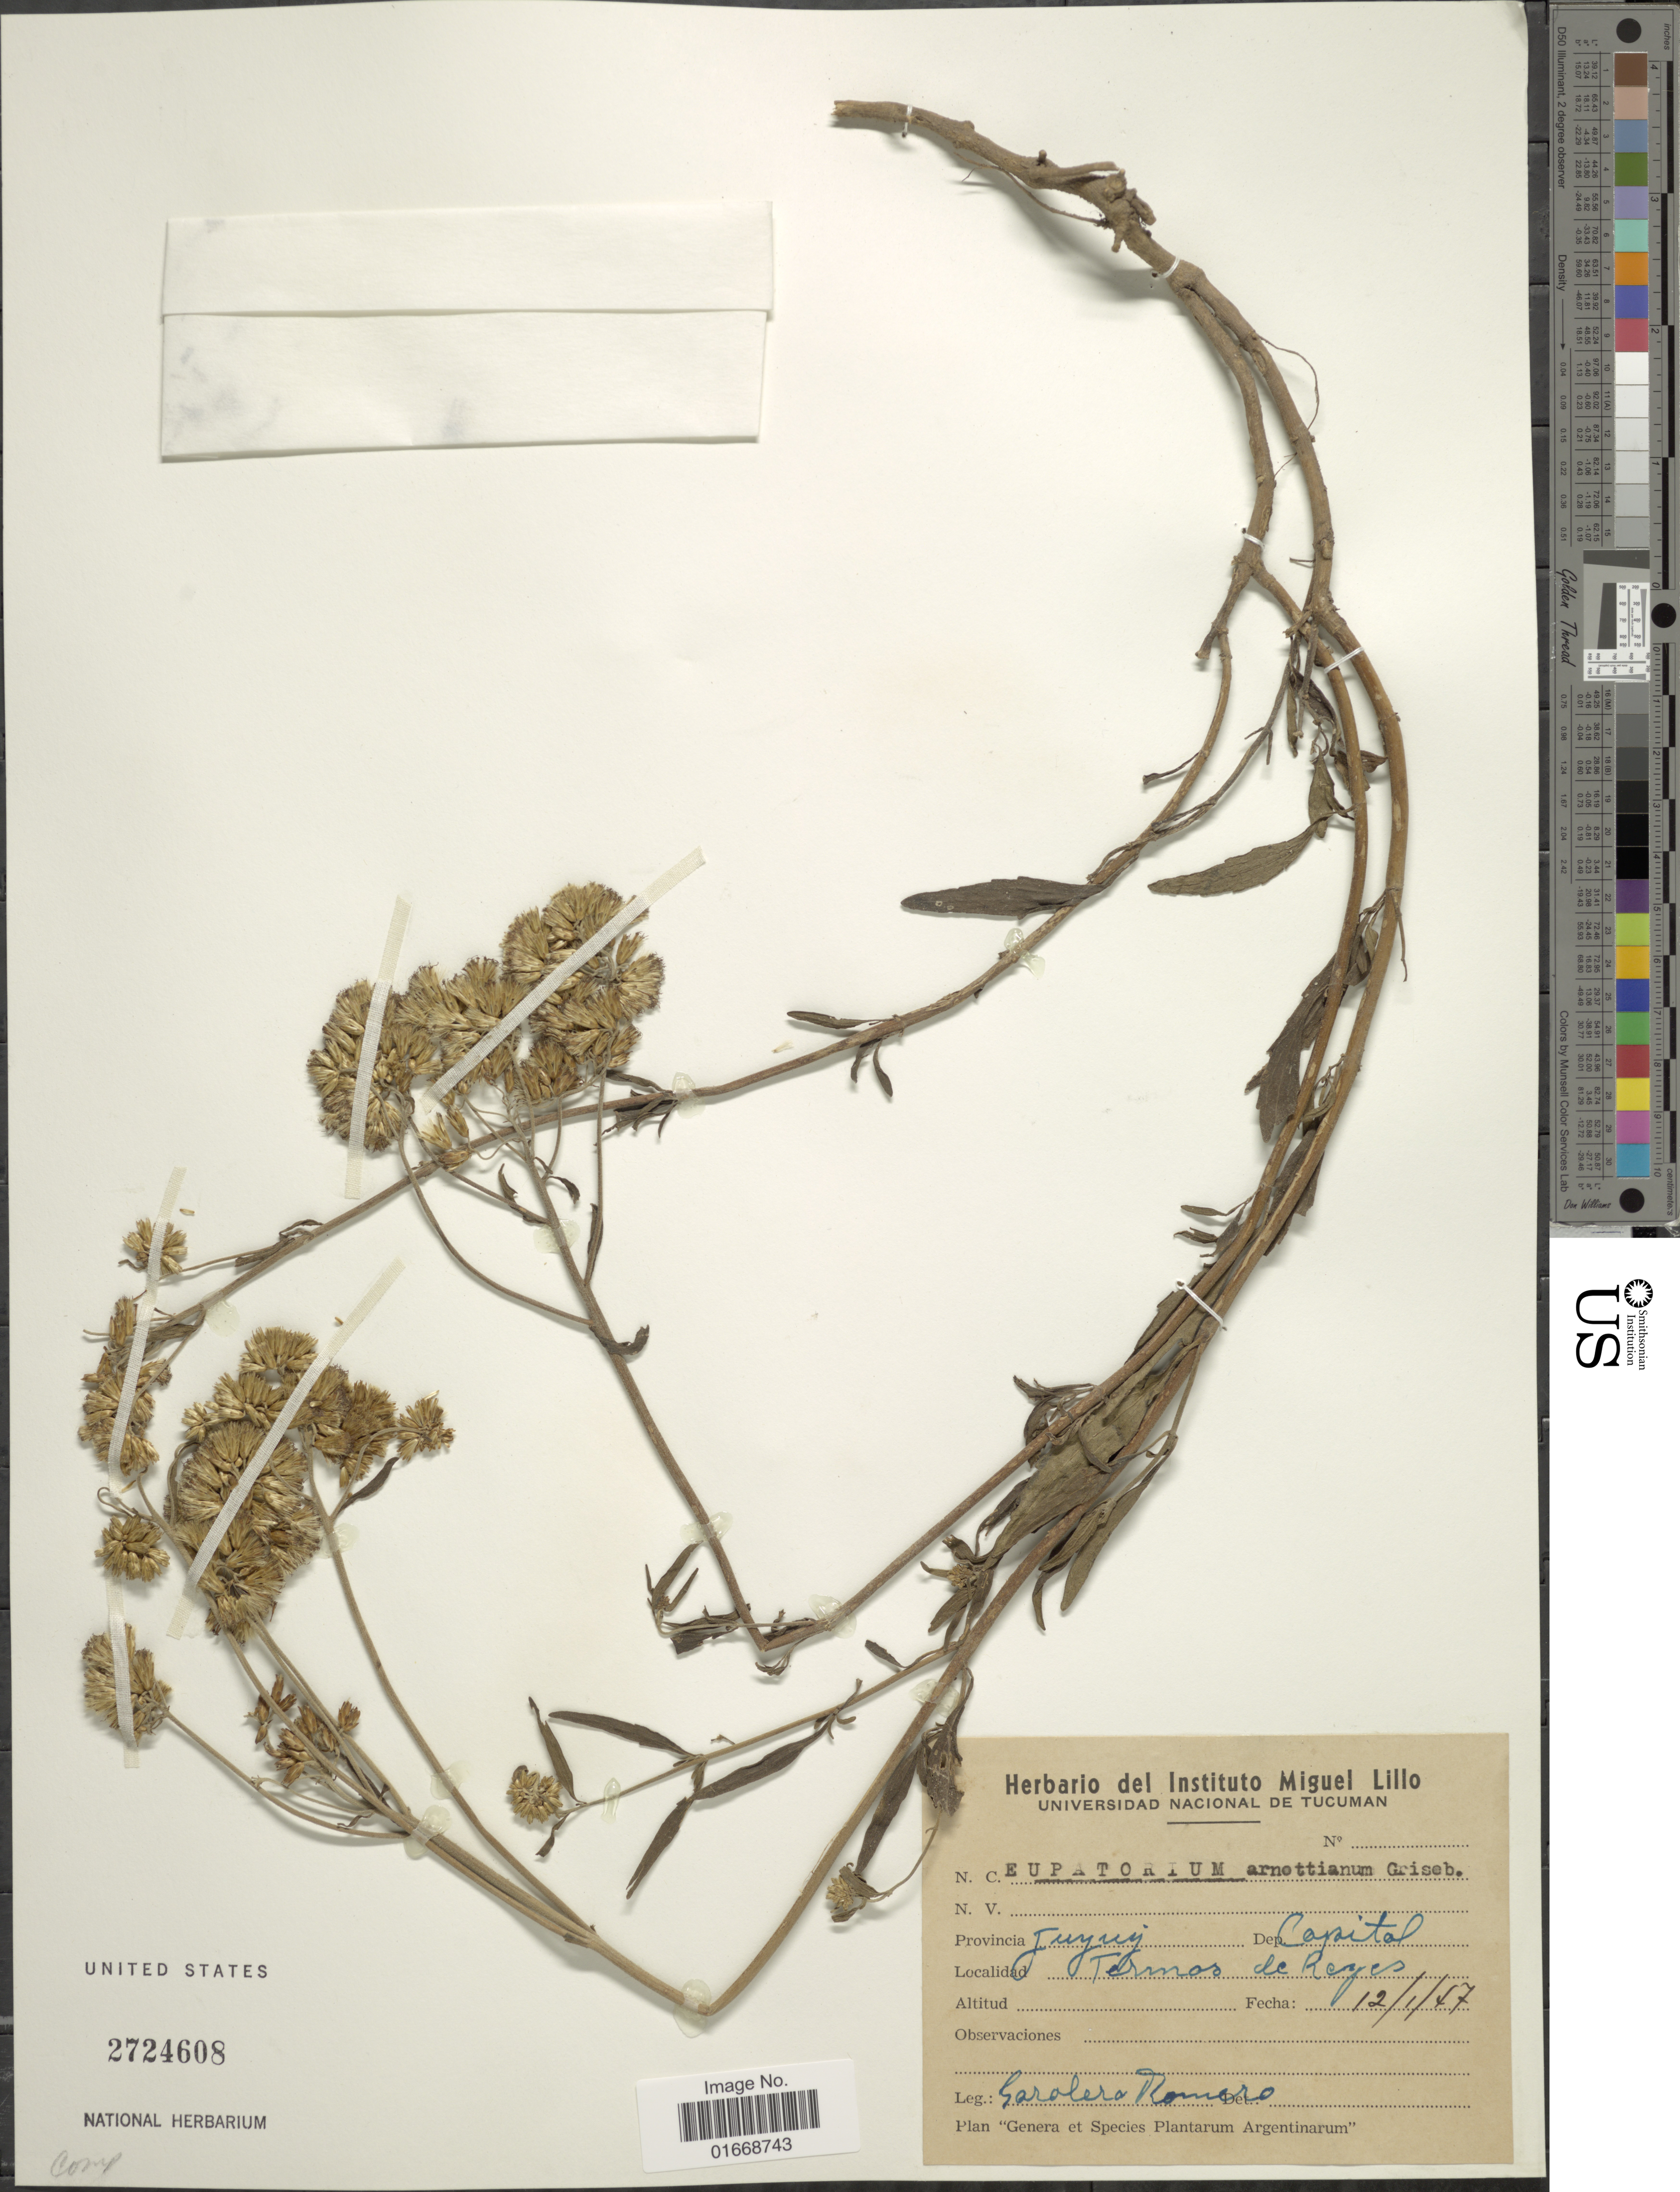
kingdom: Plantae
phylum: Tracheophyta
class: Magnoliopsida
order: Asterales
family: Asteraceae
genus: Chromolaena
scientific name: Chromolaena arnottiana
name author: (Griseb.) R.M. King & H. Rob.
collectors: G. Romero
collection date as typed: Transcribed d/m/y: 21/1/47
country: Argentina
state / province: Jujuy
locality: Provincia Jujuy, dep. Capital, Termos de Reyes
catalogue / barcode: US 2724608